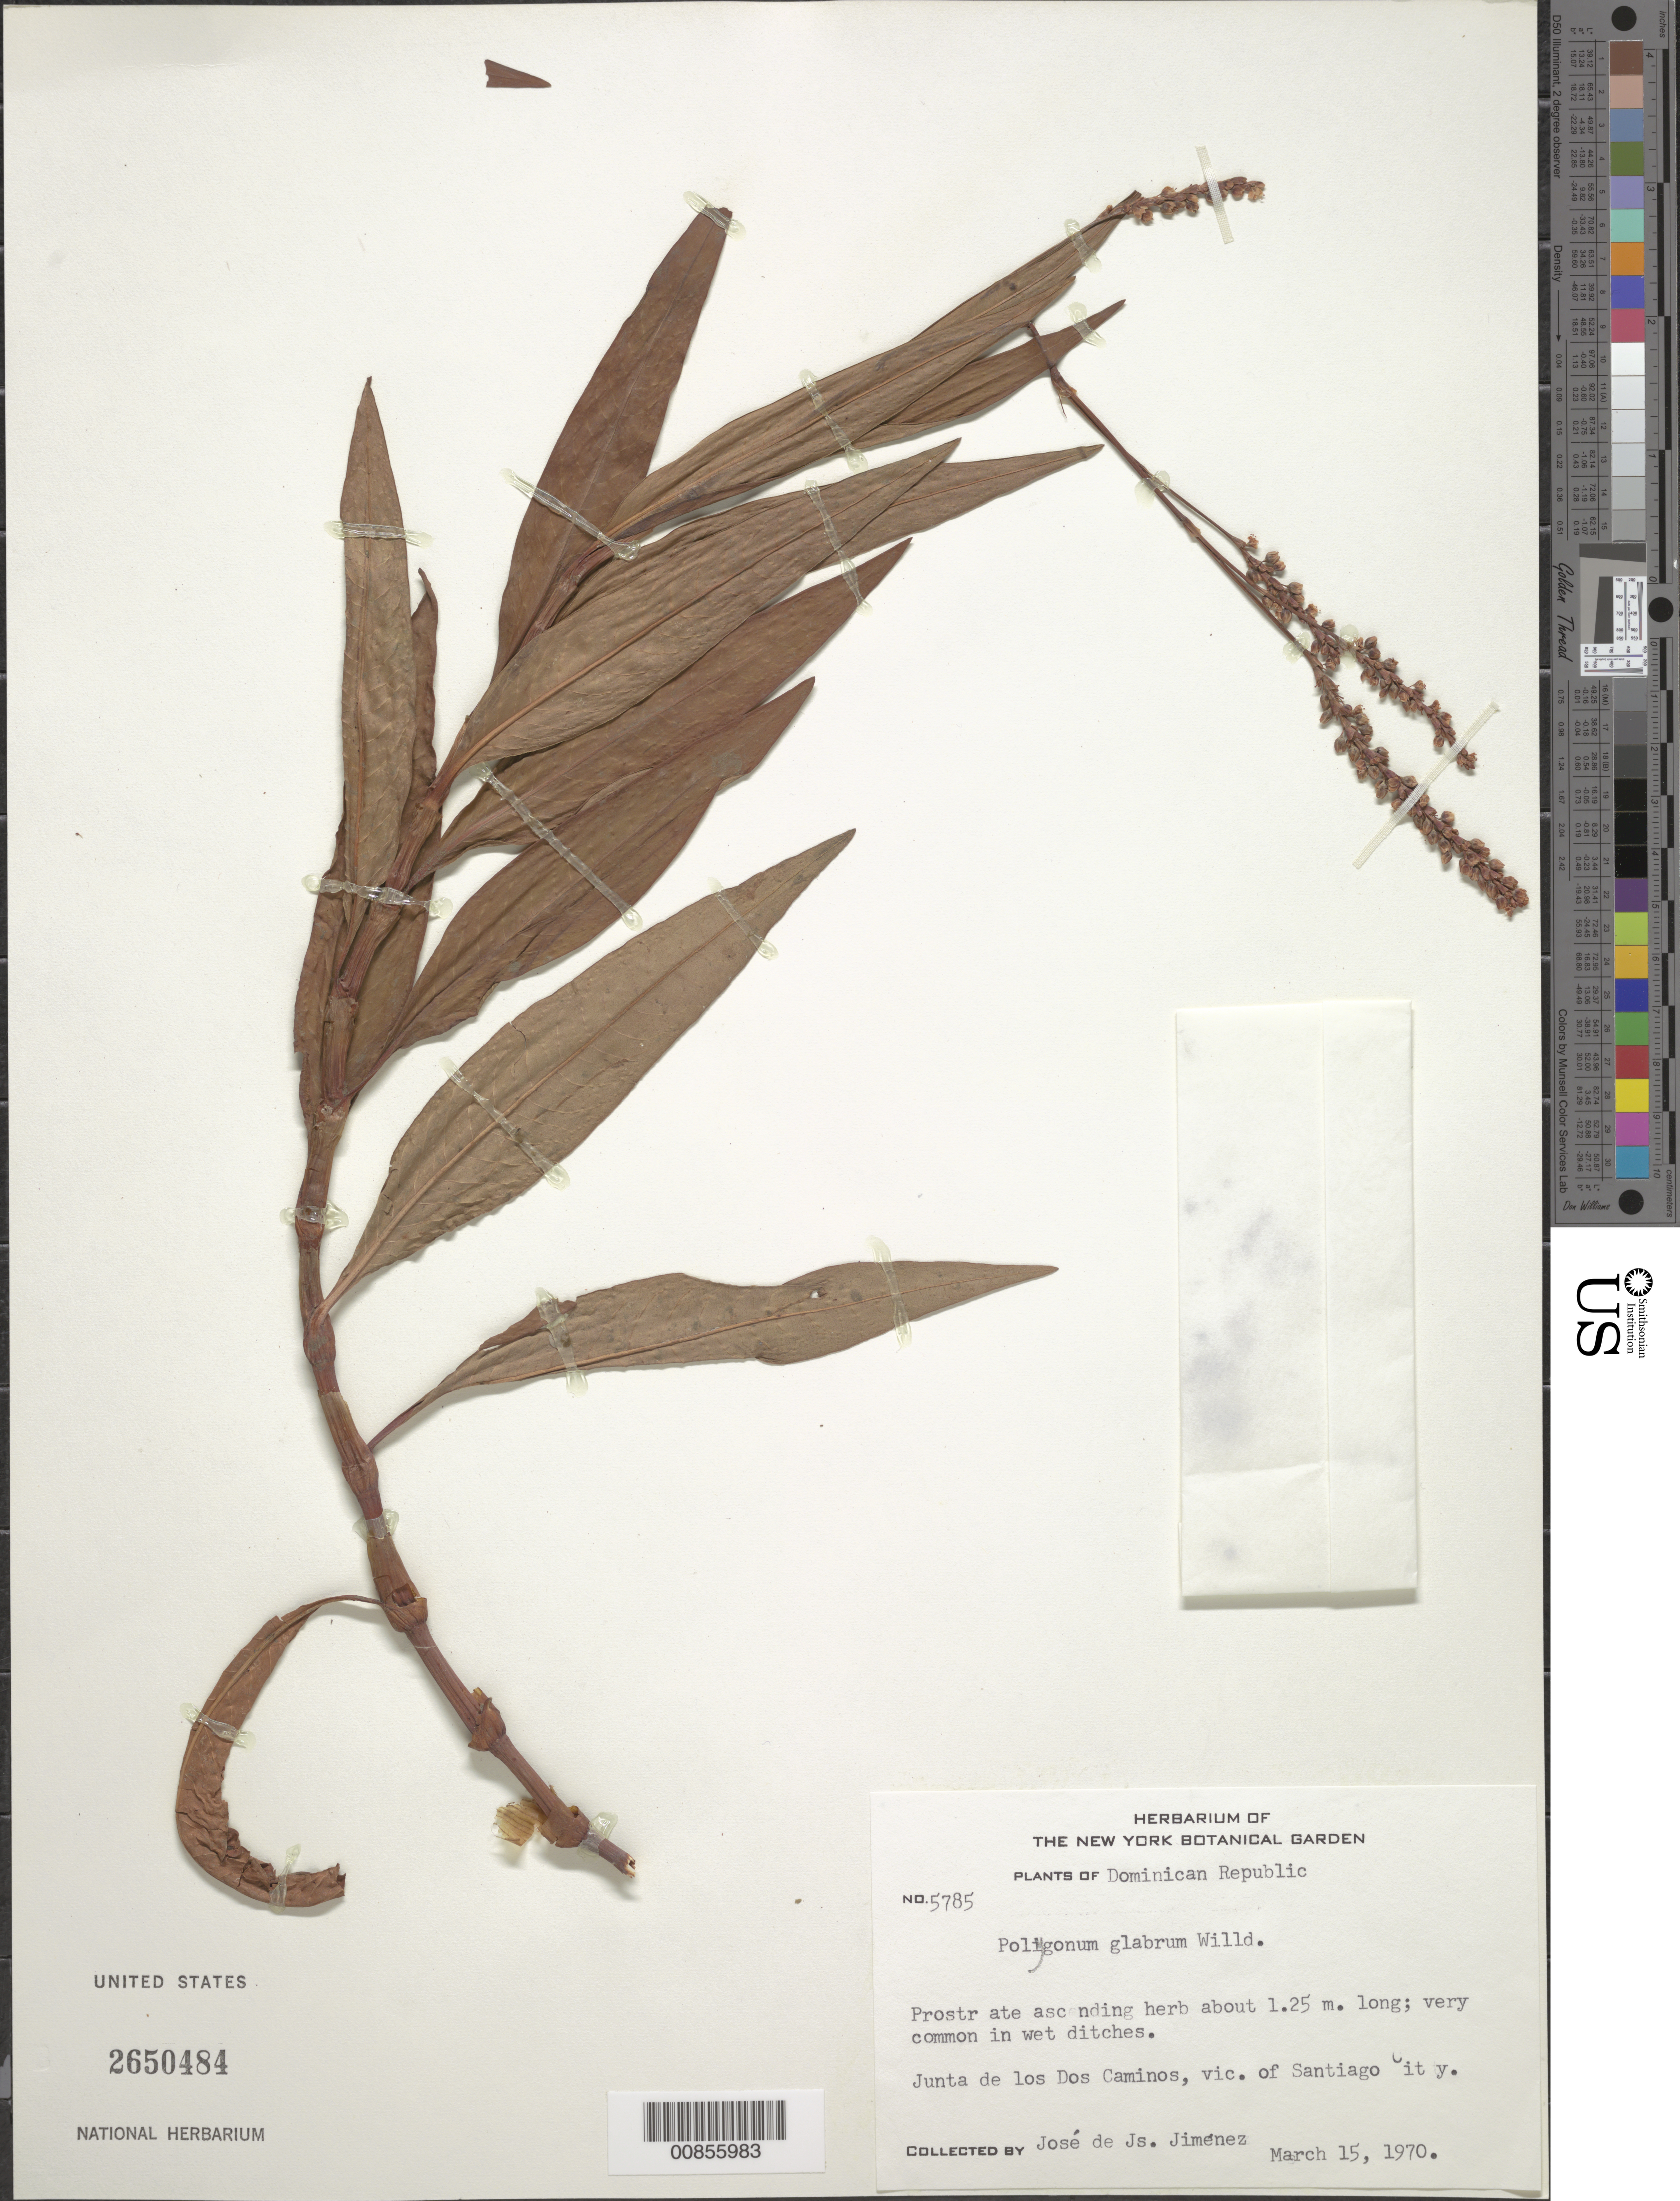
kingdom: Plantae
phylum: Tracheophyta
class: Magnoliopsida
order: Caryophyllales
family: Polygonaceae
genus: Polygonum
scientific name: Polygonum glabrum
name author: Willd.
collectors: J. J. Jiménez Almonte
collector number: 5785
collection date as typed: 15 Mar 1970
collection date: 1970-03-15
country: Dominican Republic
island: Hispaniola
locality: Junta de los Dos Caminos, vicinity of Santiago City.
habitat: Very common in wet ditches.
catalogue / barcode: US 2650484